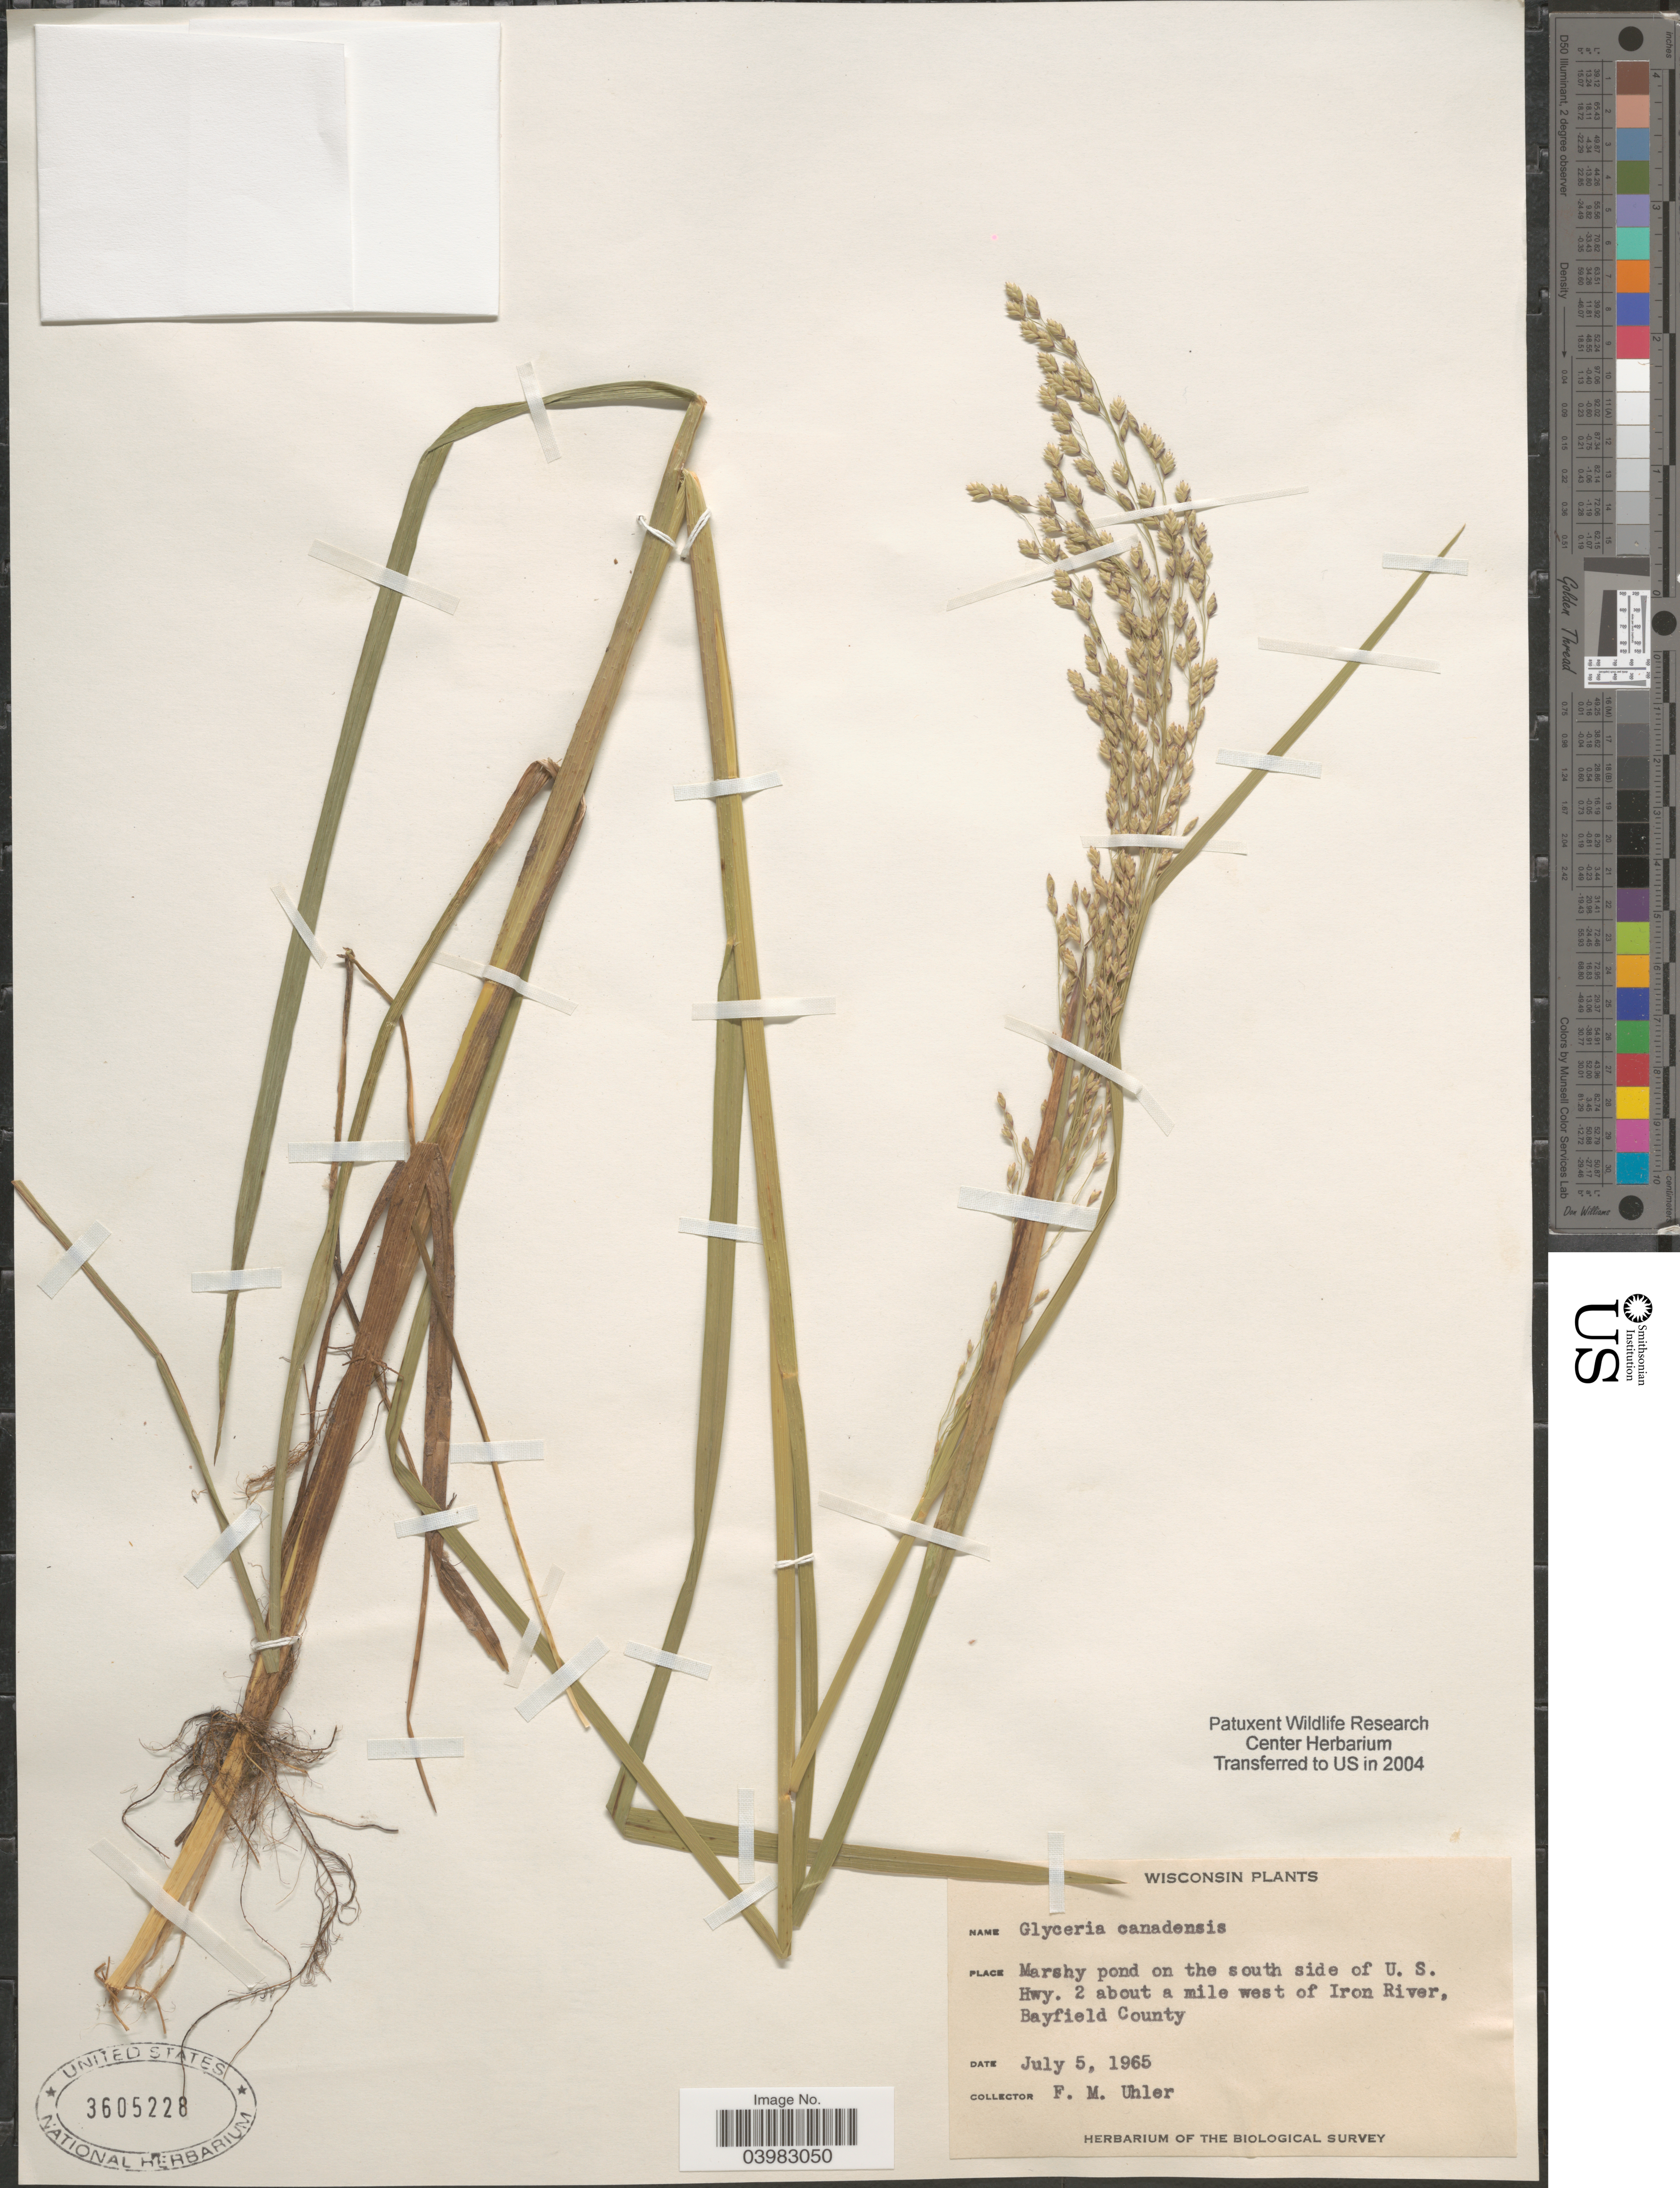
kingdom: Plantae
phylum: Tracheophyta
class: Liliopsida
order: Poales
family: Poaceae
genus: Glyceria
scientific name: Glyceria canadensis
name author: (Michx.) Trin.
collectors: F. M. Uhler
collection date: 1965-07-05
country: United States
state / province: Wisconsin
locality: Marshy pond on the south side of U. S. Hwy. 2 about a mile west of Iron River, Bayfield County.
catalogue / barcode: US 3605228